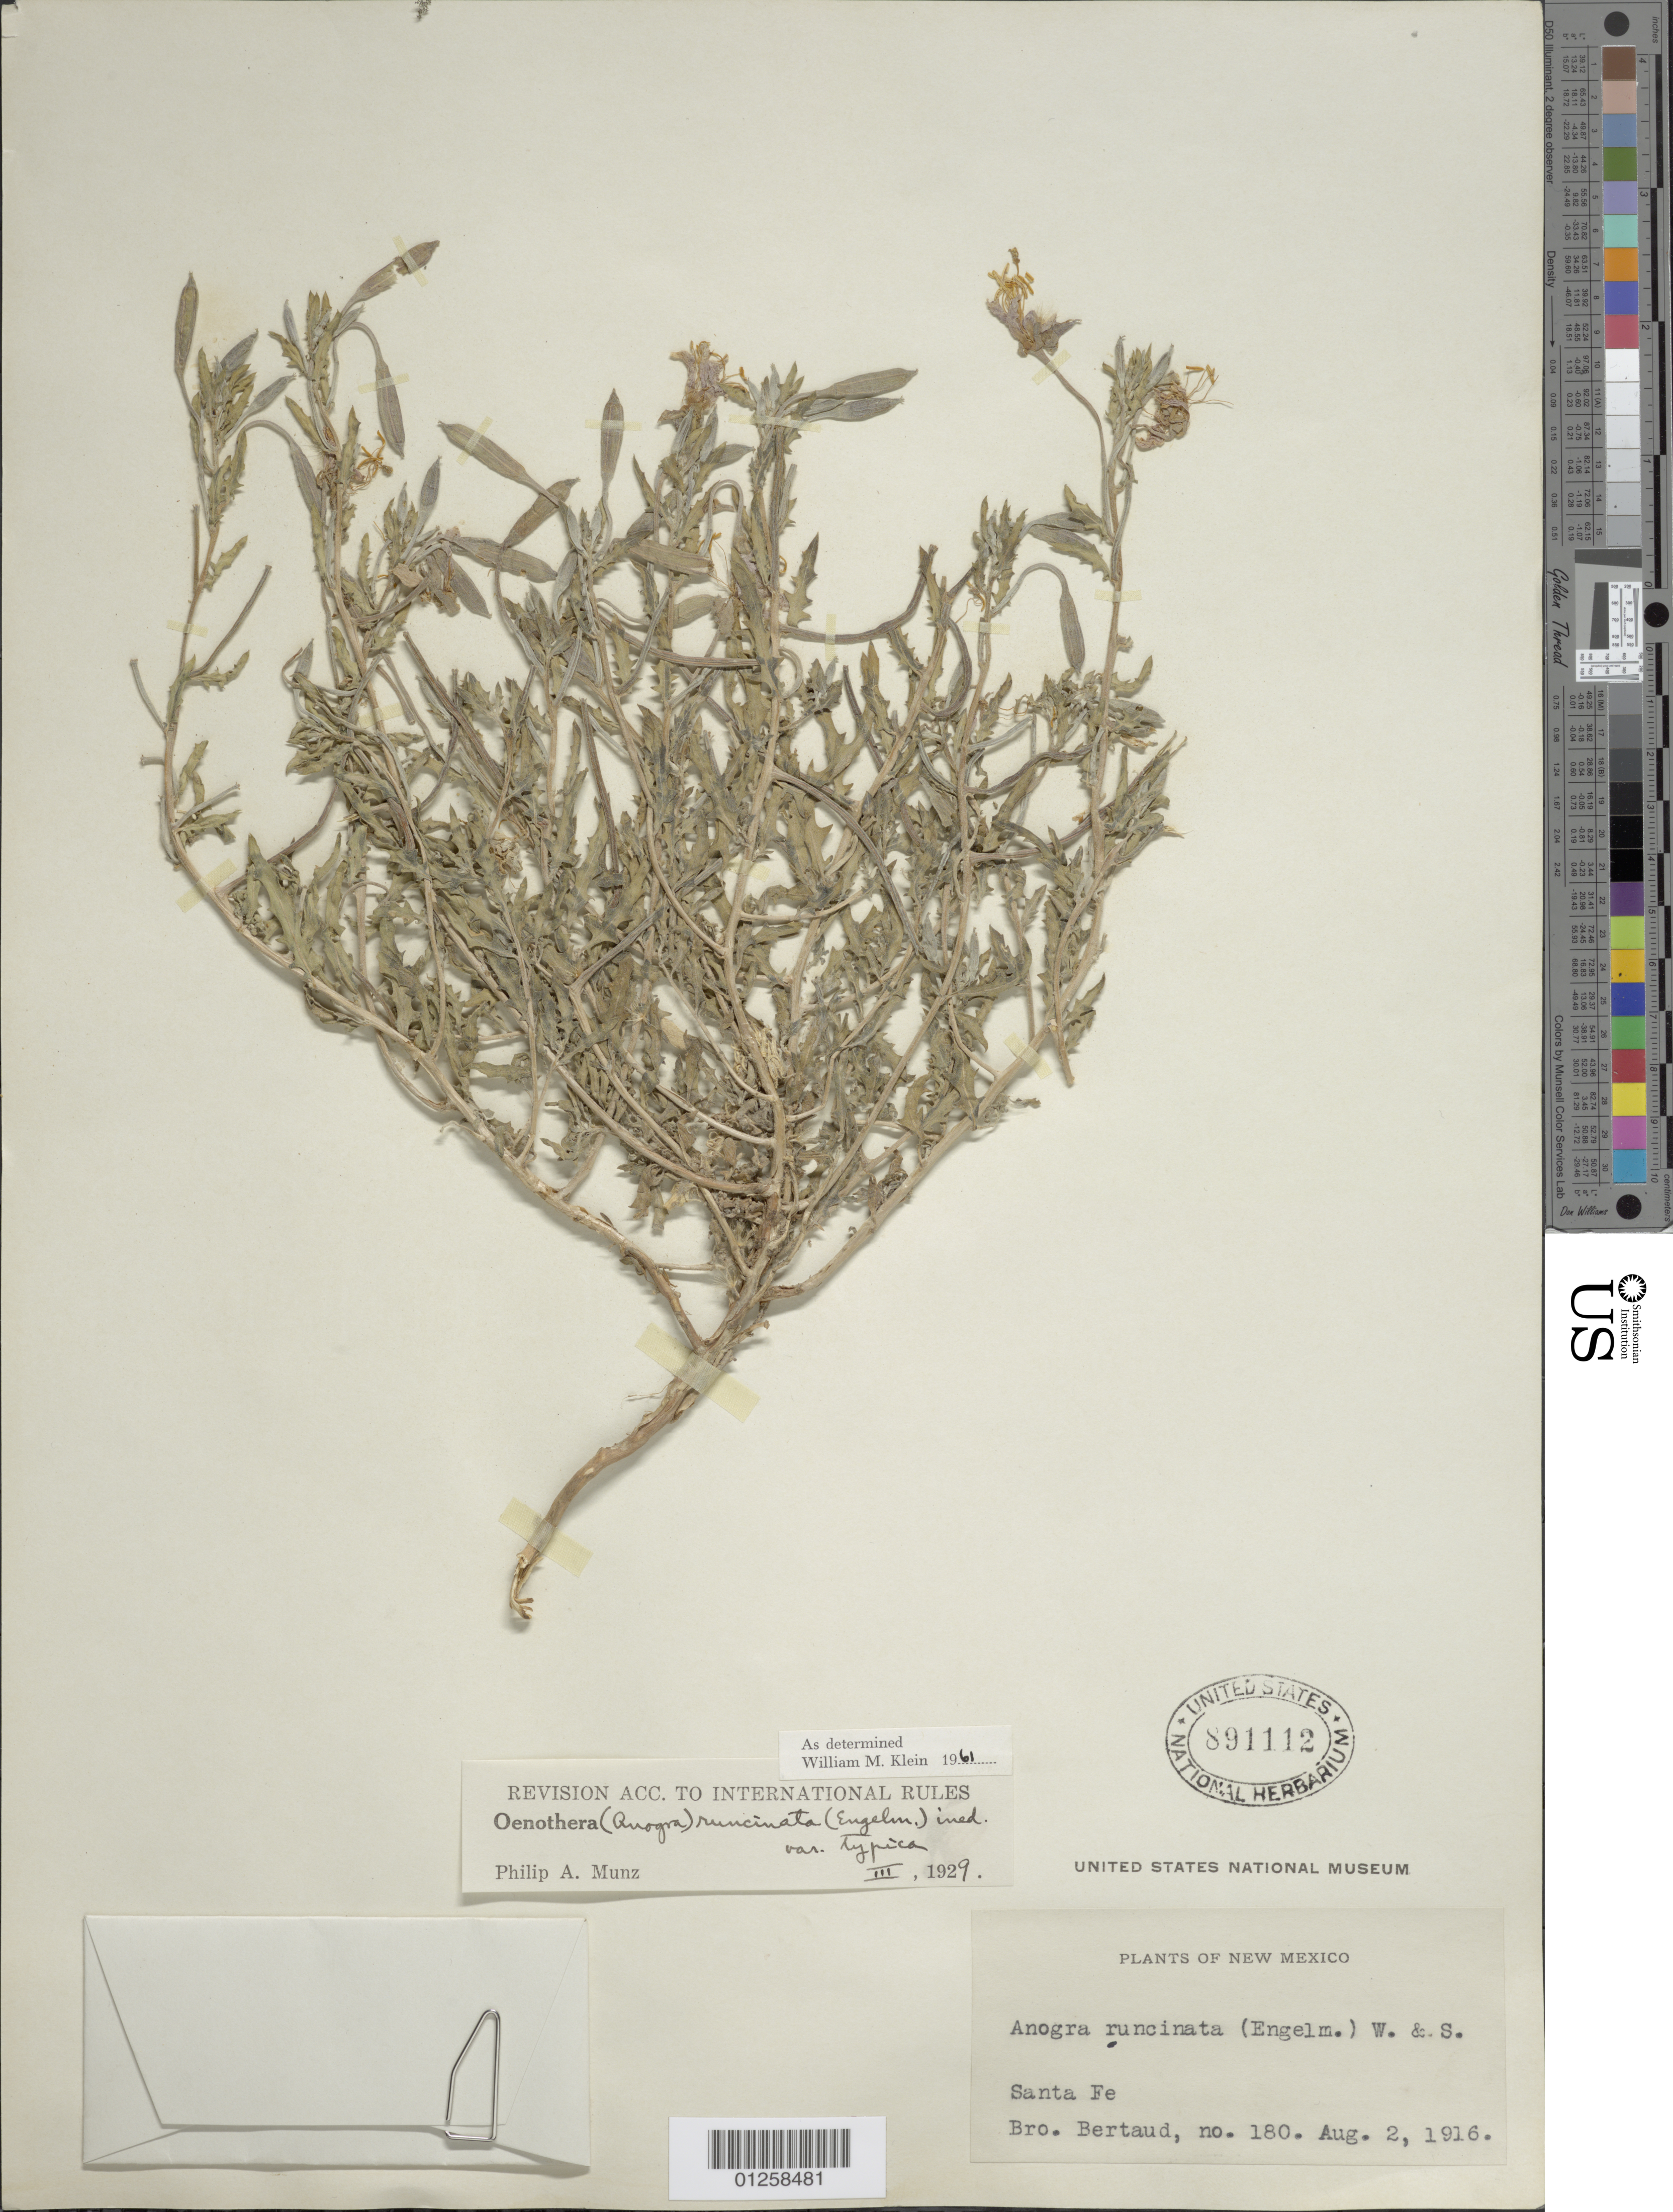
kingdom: Plantae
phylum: Tracheophyta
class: Magnoliopsida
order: Myrtales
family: Onagraceae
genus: Oenothera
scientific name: Oenothera pallida subsp. runcinata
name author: (Engelm.) Munz & W.M. Klein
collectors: Bro. Bertaud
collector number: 180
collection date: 1916-08-02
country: United States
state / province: New Mexico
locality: Santa Fe.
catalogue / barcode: US 891112